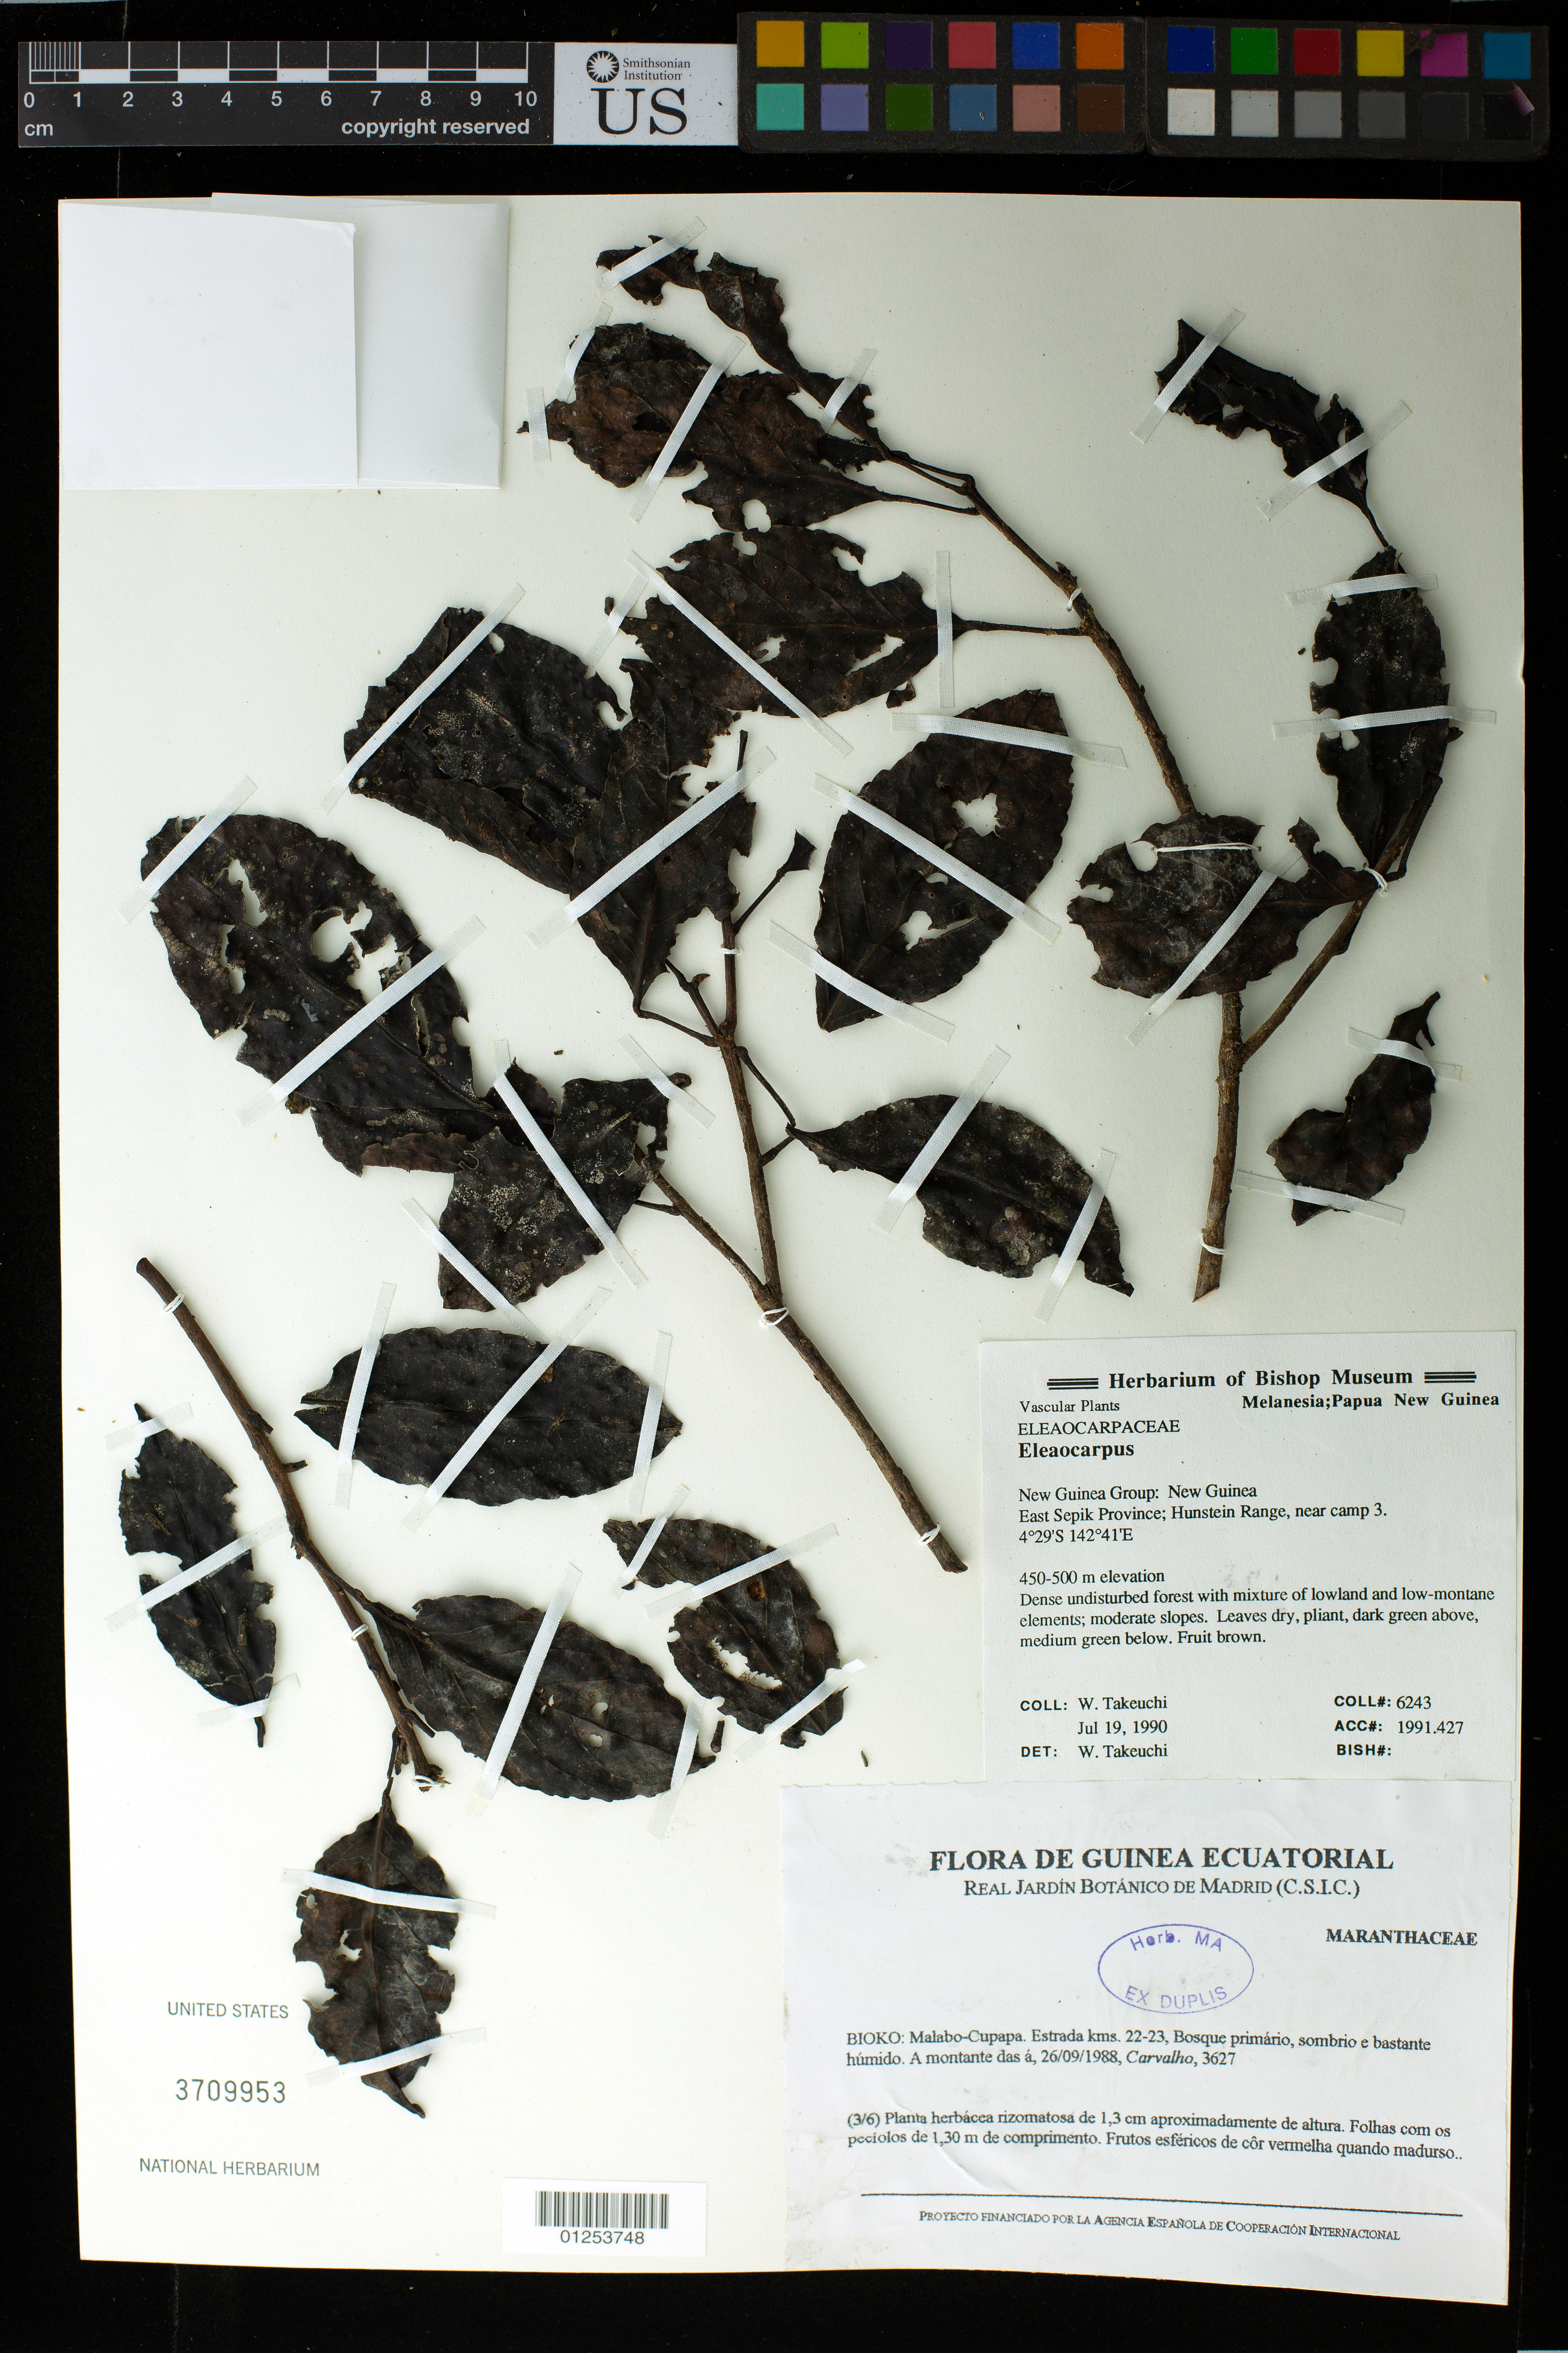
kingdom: Plantae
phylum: Tracheophyta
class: Magnoliopsida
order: Oxalidales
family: Elaeocarpaceae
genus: Elaeocarpus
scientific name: Elaeocarpus sp.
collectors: W. Takeuchi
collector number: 6243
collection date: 1990-07-19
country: Papua New Guinea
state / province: East Sepik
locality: Hunstein Range, near camp 3.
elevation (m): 450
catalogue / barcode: US 3709953